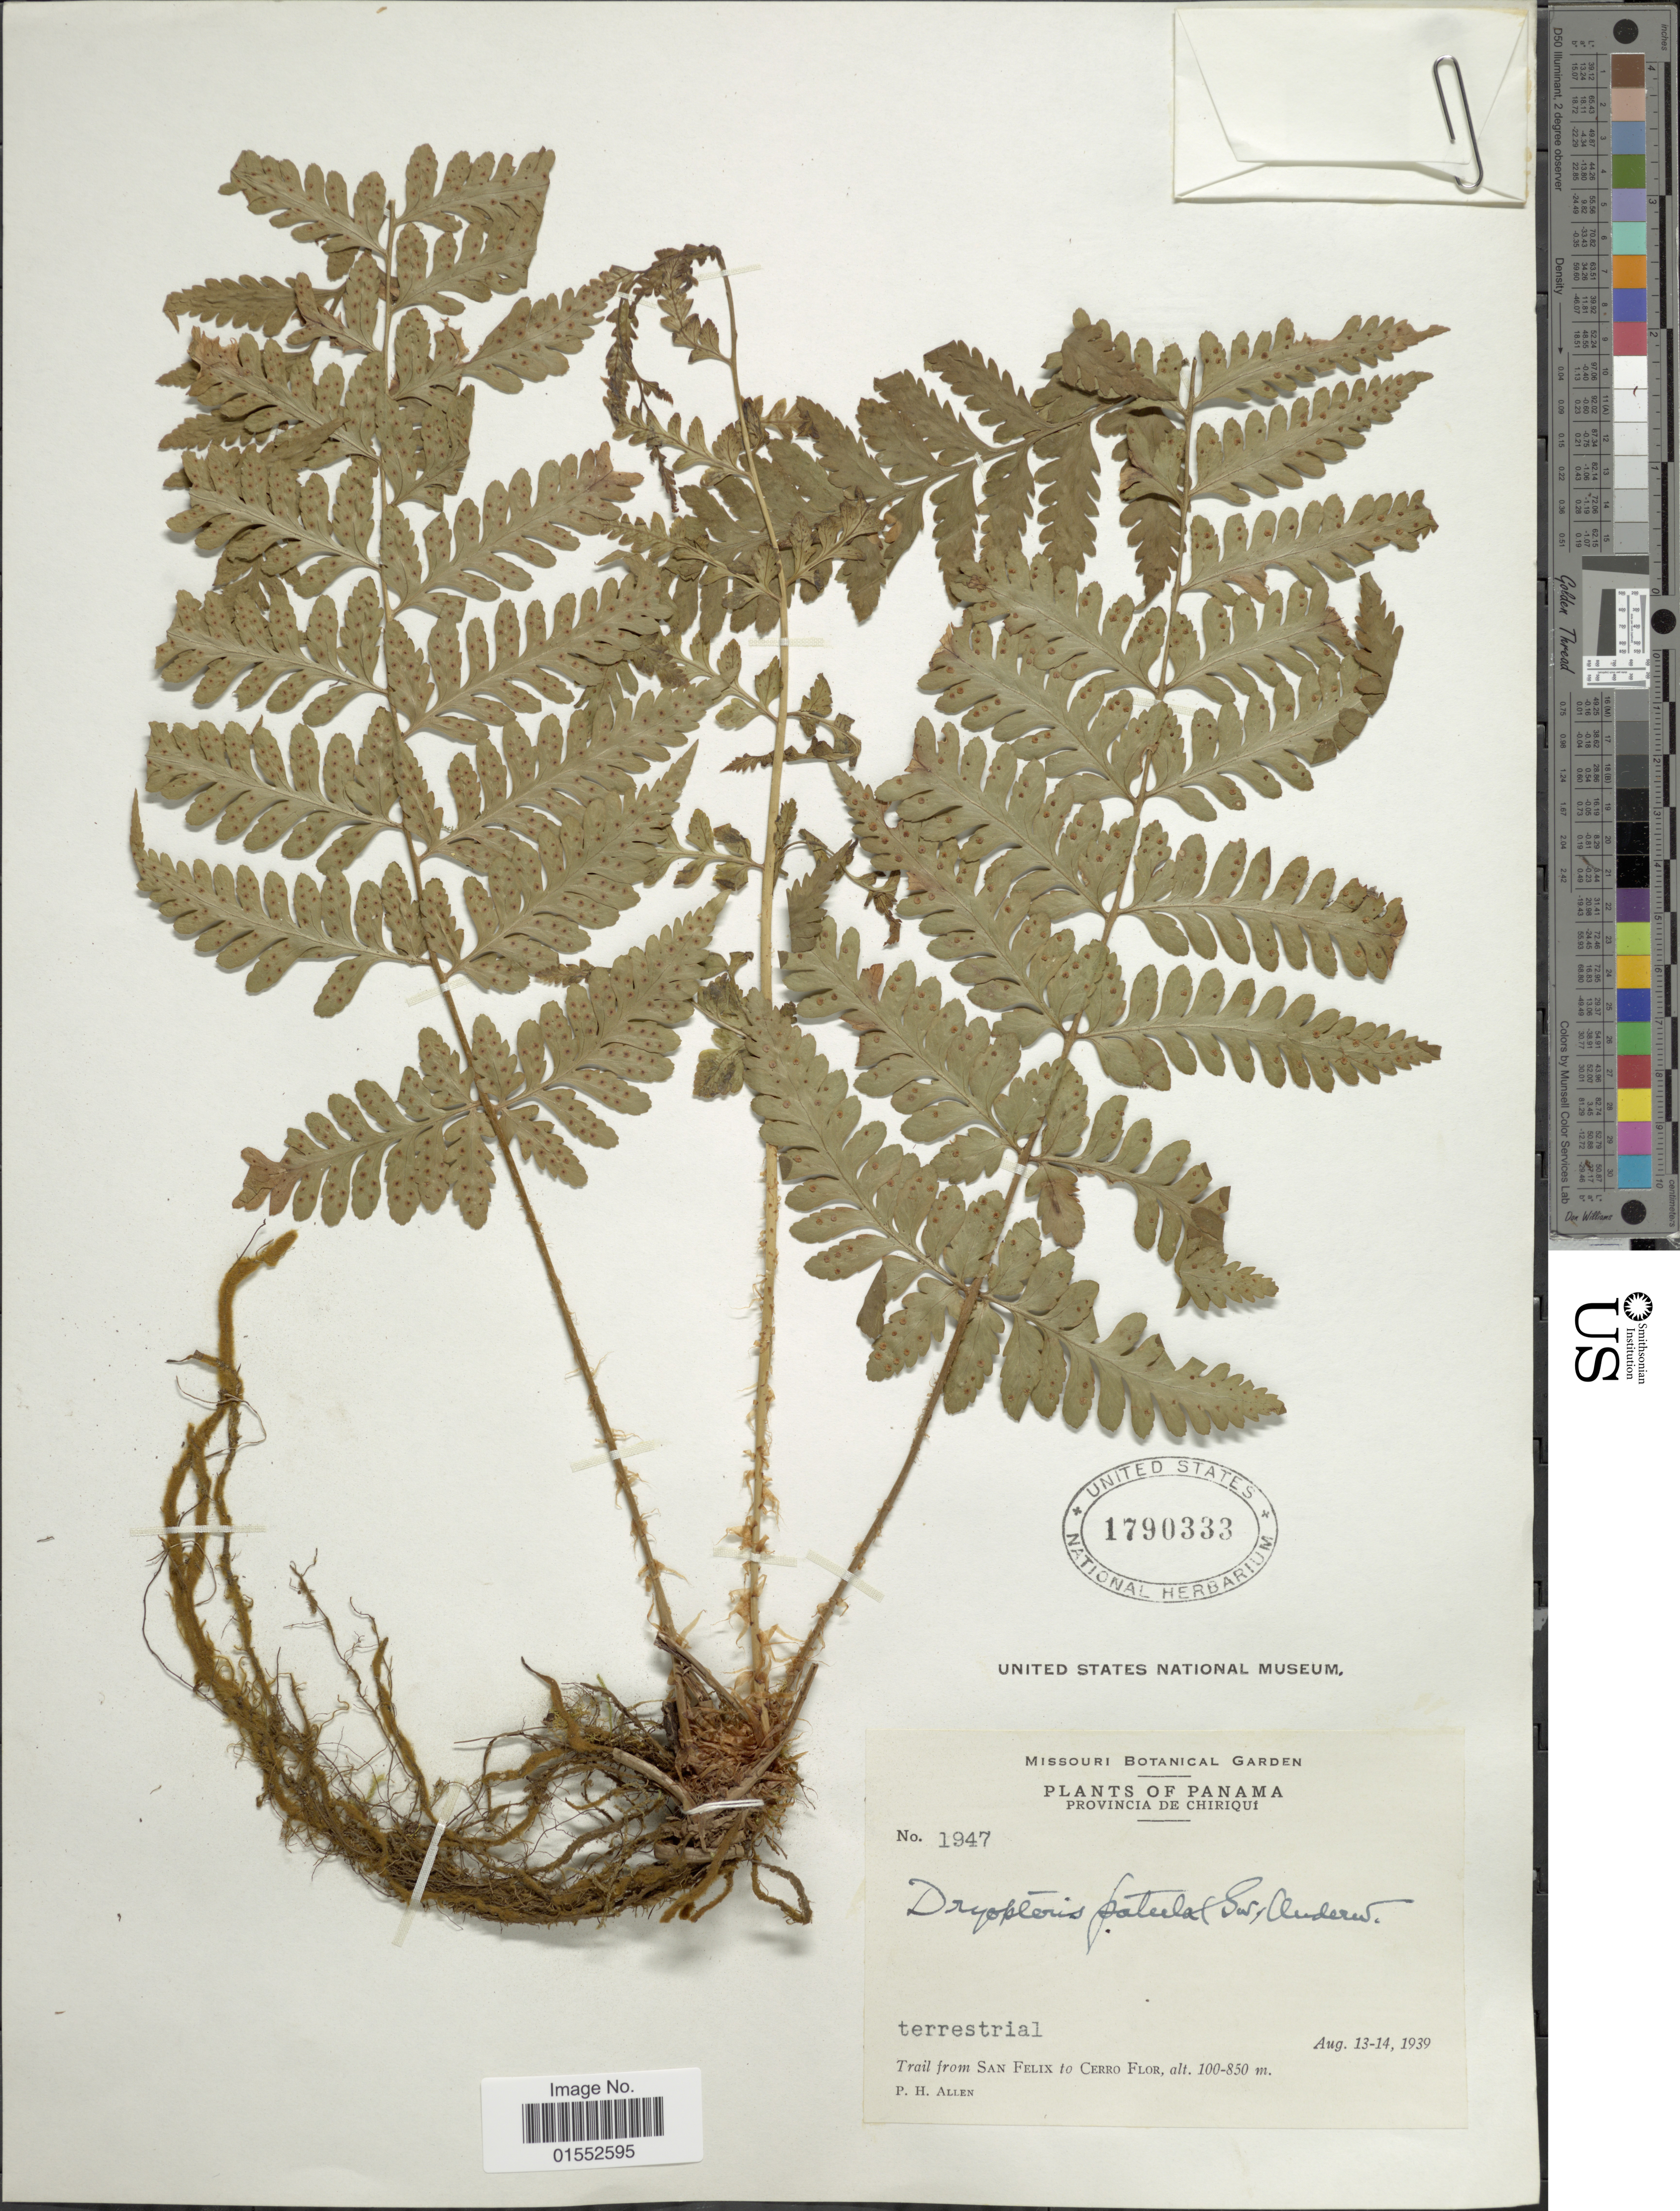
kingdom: Plantae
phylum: Tracheophyta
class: Polypodiopsida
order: Polypodiales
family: Dryopteridaceae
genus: Dryopteris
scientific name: Dryopteris patula var. serrata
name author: (Mett.) C.V. Morton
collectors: P. H. Allen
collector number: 1947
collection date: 1939-08-13/1939-08-14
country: Panama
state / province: Chiriqui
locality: Trail from San Felix to Cerro Flor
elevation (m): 100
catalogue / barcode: US 1790333